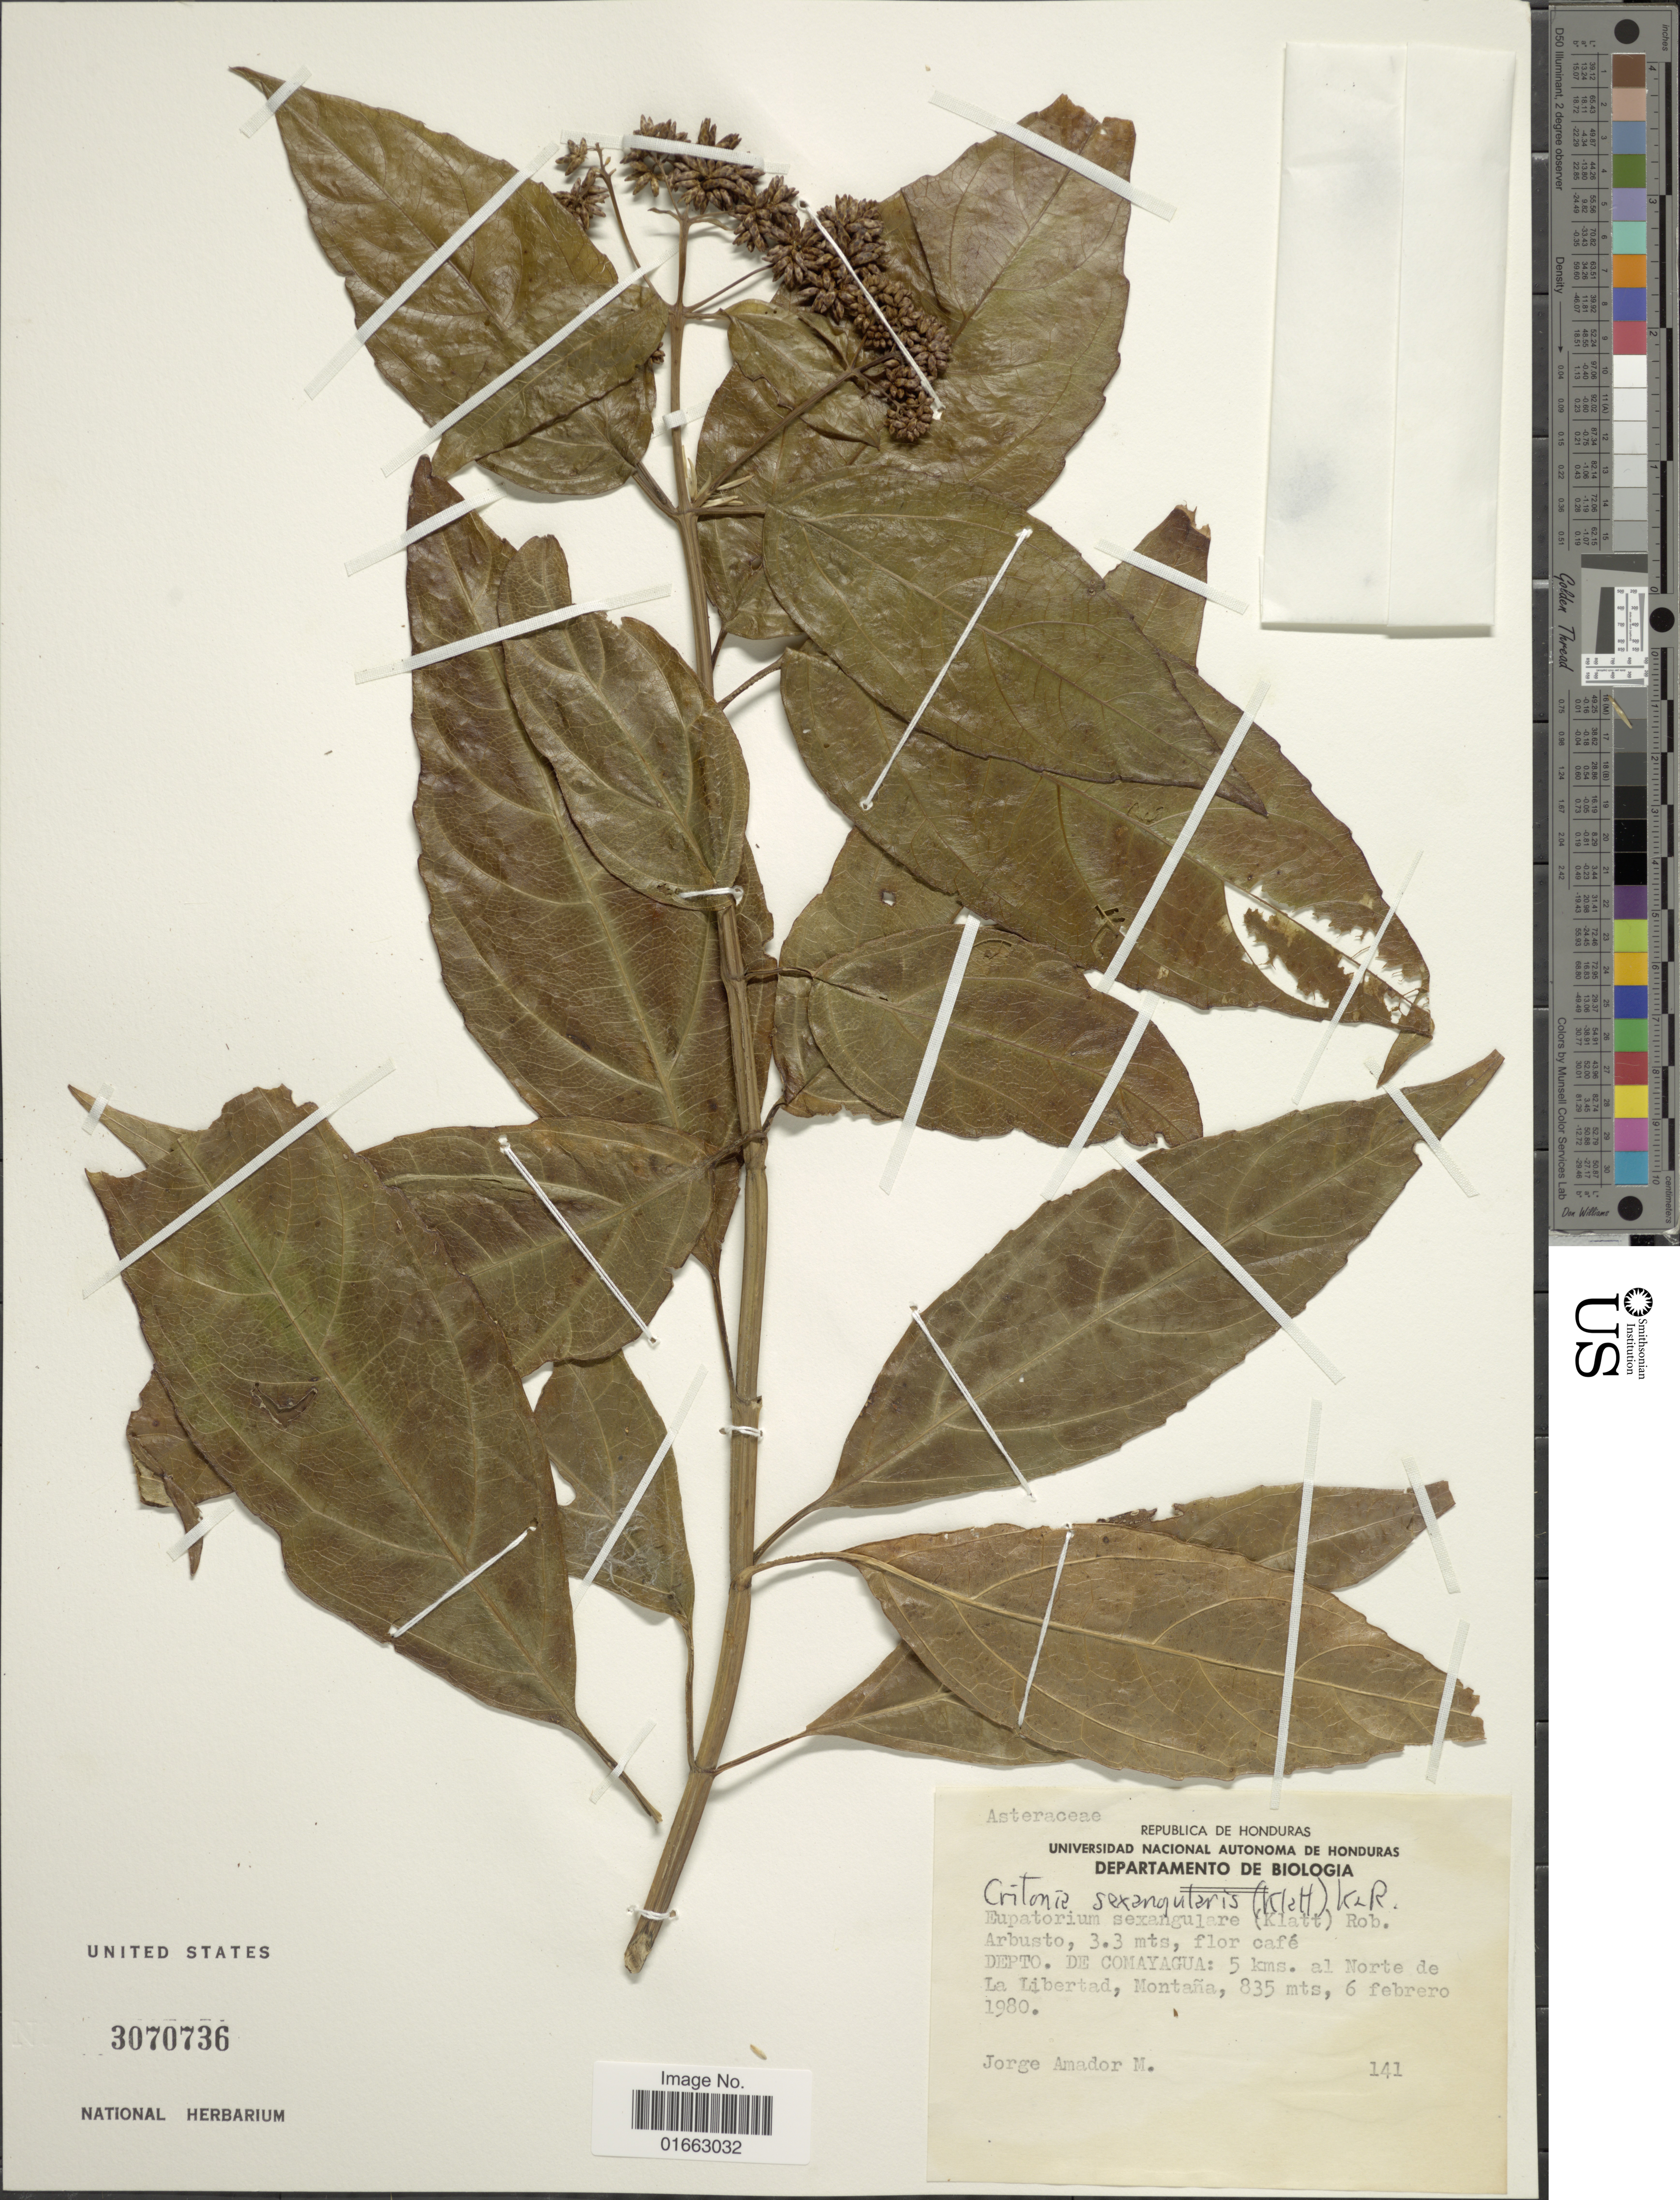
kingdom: Plantae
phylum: Tracheophyta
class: Magnoliopsida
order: Asterales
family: Asteraceae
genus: Critonia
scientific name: Critonia sexangularis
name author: (Klatt) R.M. King & H. Rob.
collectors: J. Amador M.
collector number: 141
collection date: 1980-02-06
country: Honduras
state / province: Comayagua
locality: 5 kms. al Norte de La Libertad, Montaña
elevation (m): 835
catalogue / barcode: US 3070736